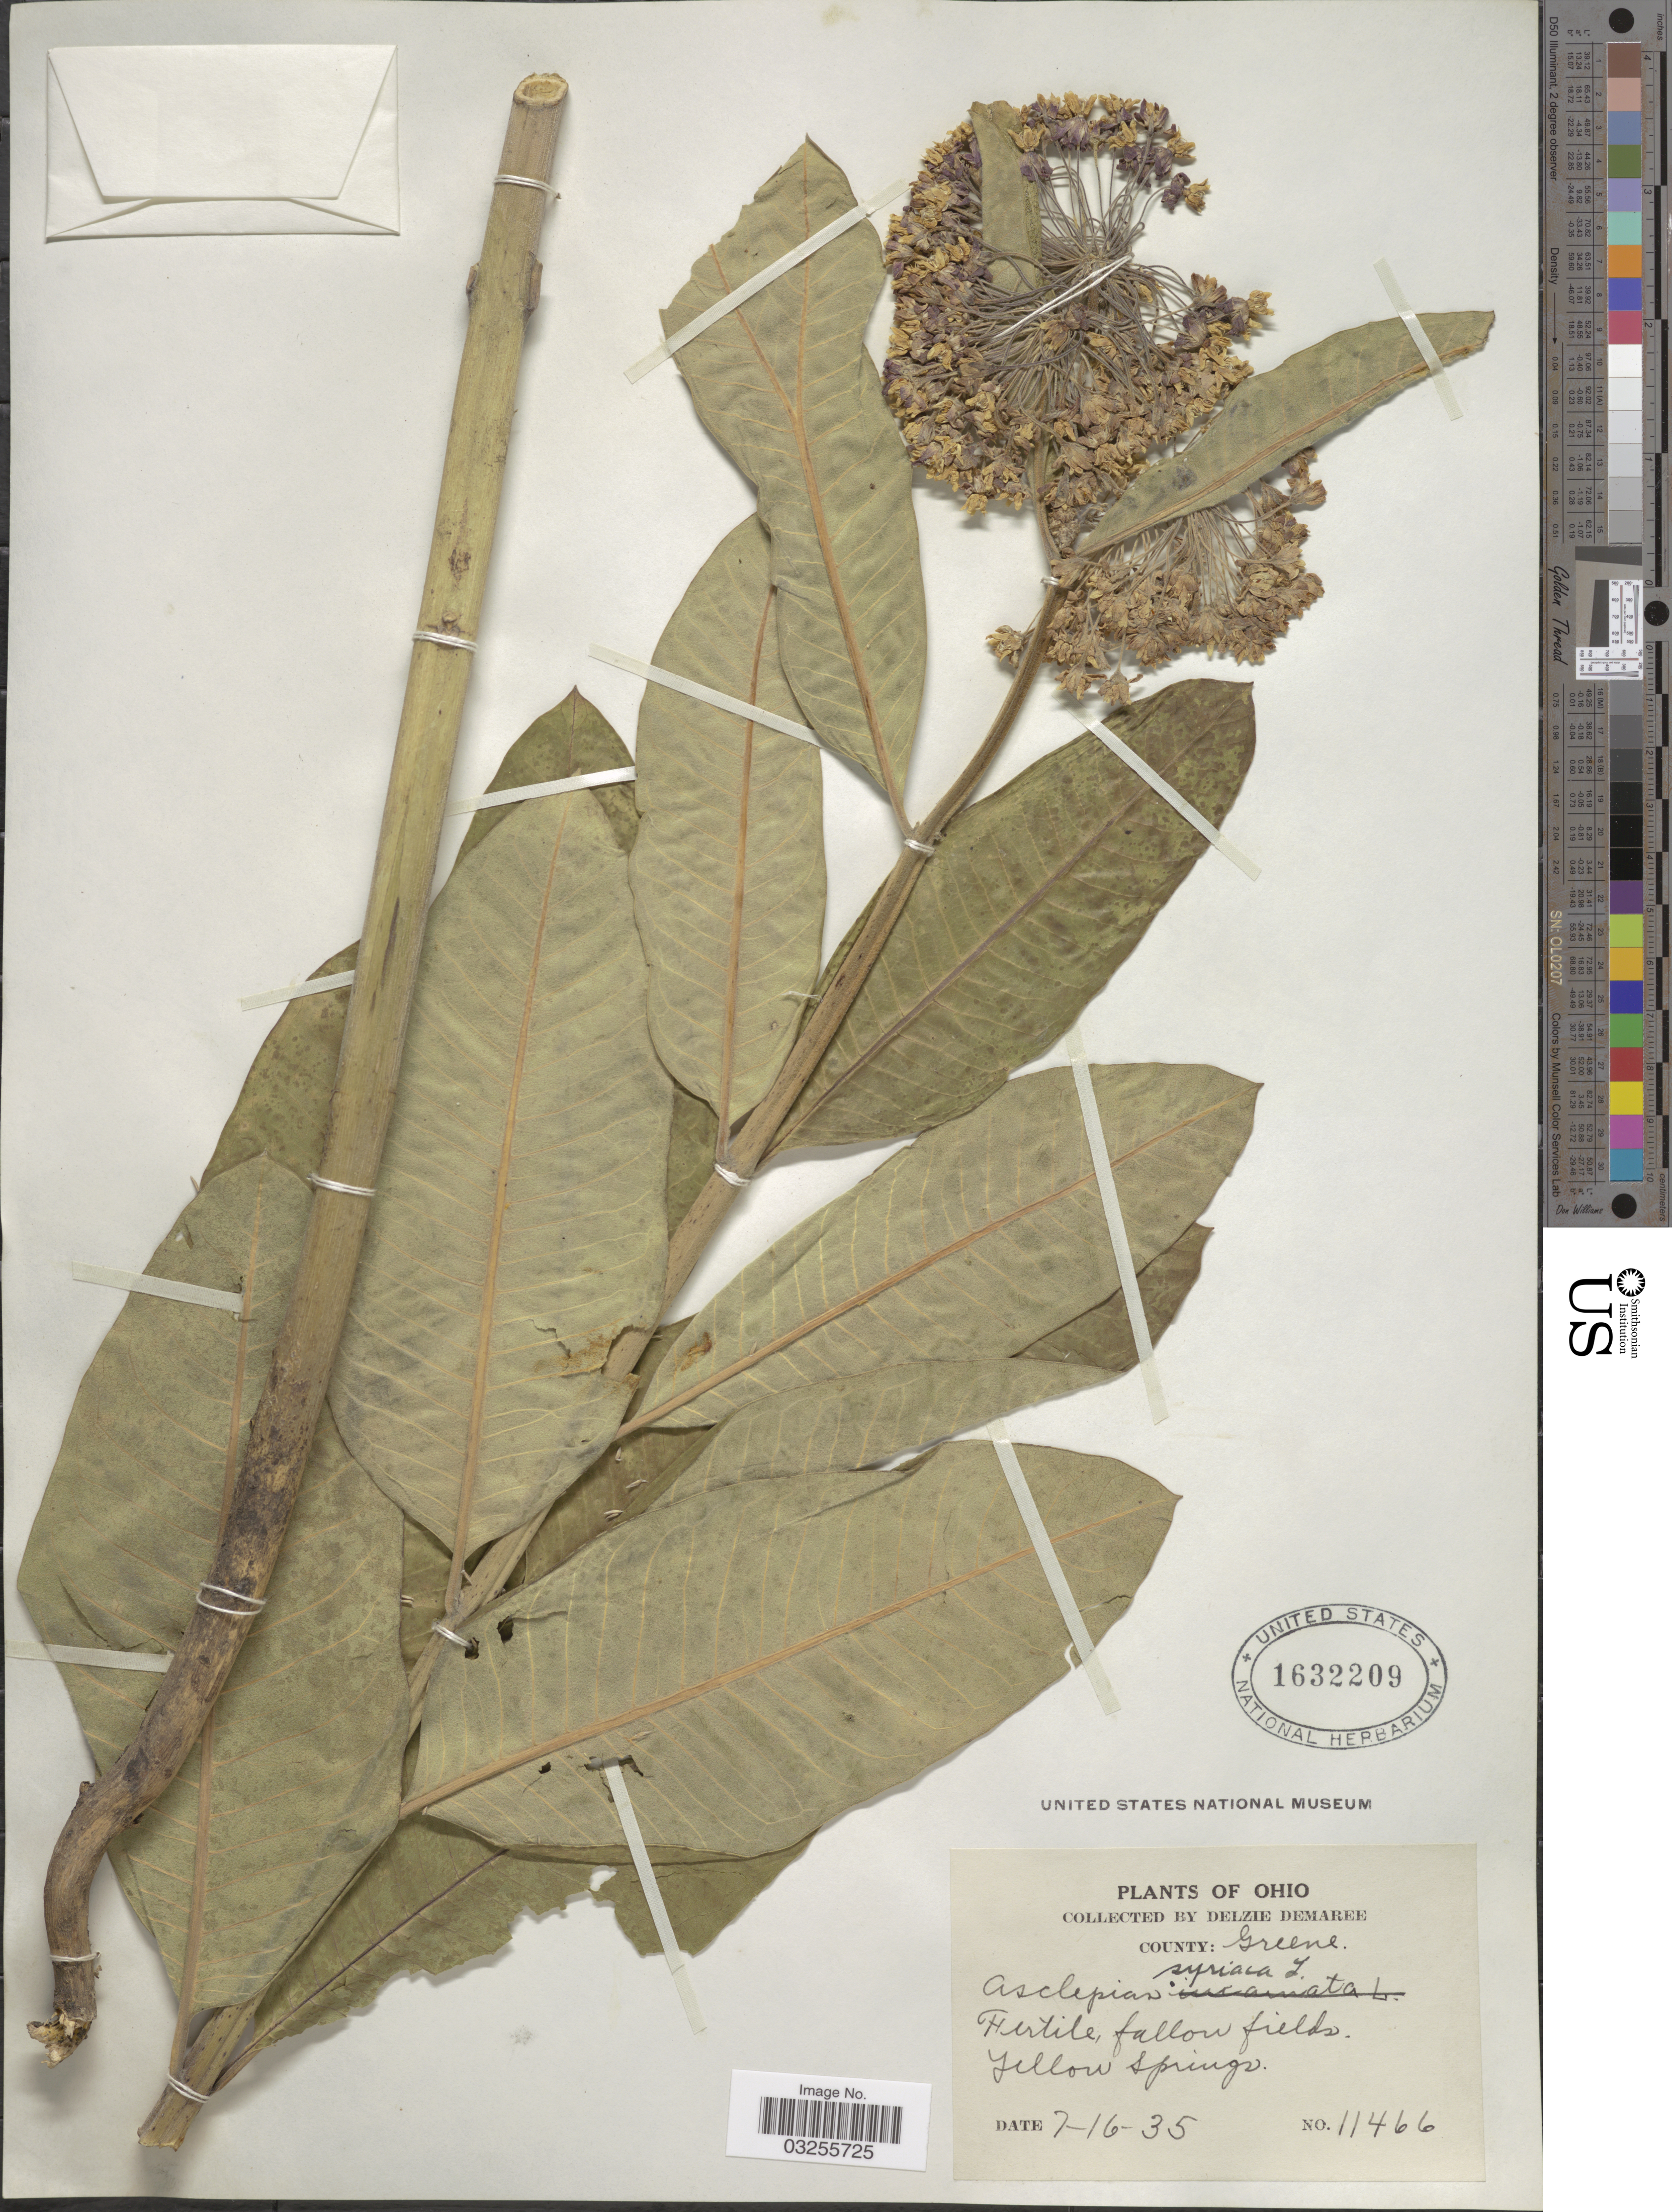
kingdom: Plantae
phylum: Tracheophyta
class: Magnoliopsida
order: Gentianales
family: Apocynaceae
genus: Asclepias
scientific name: Asclepias syriaca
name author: L.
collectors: D. Demaree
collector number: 11466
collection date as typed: Transcribed d/m/y: 16/7/35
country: United States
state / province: Ohio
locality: County: Greene. Yellow Springs.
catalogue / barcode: US 1632209